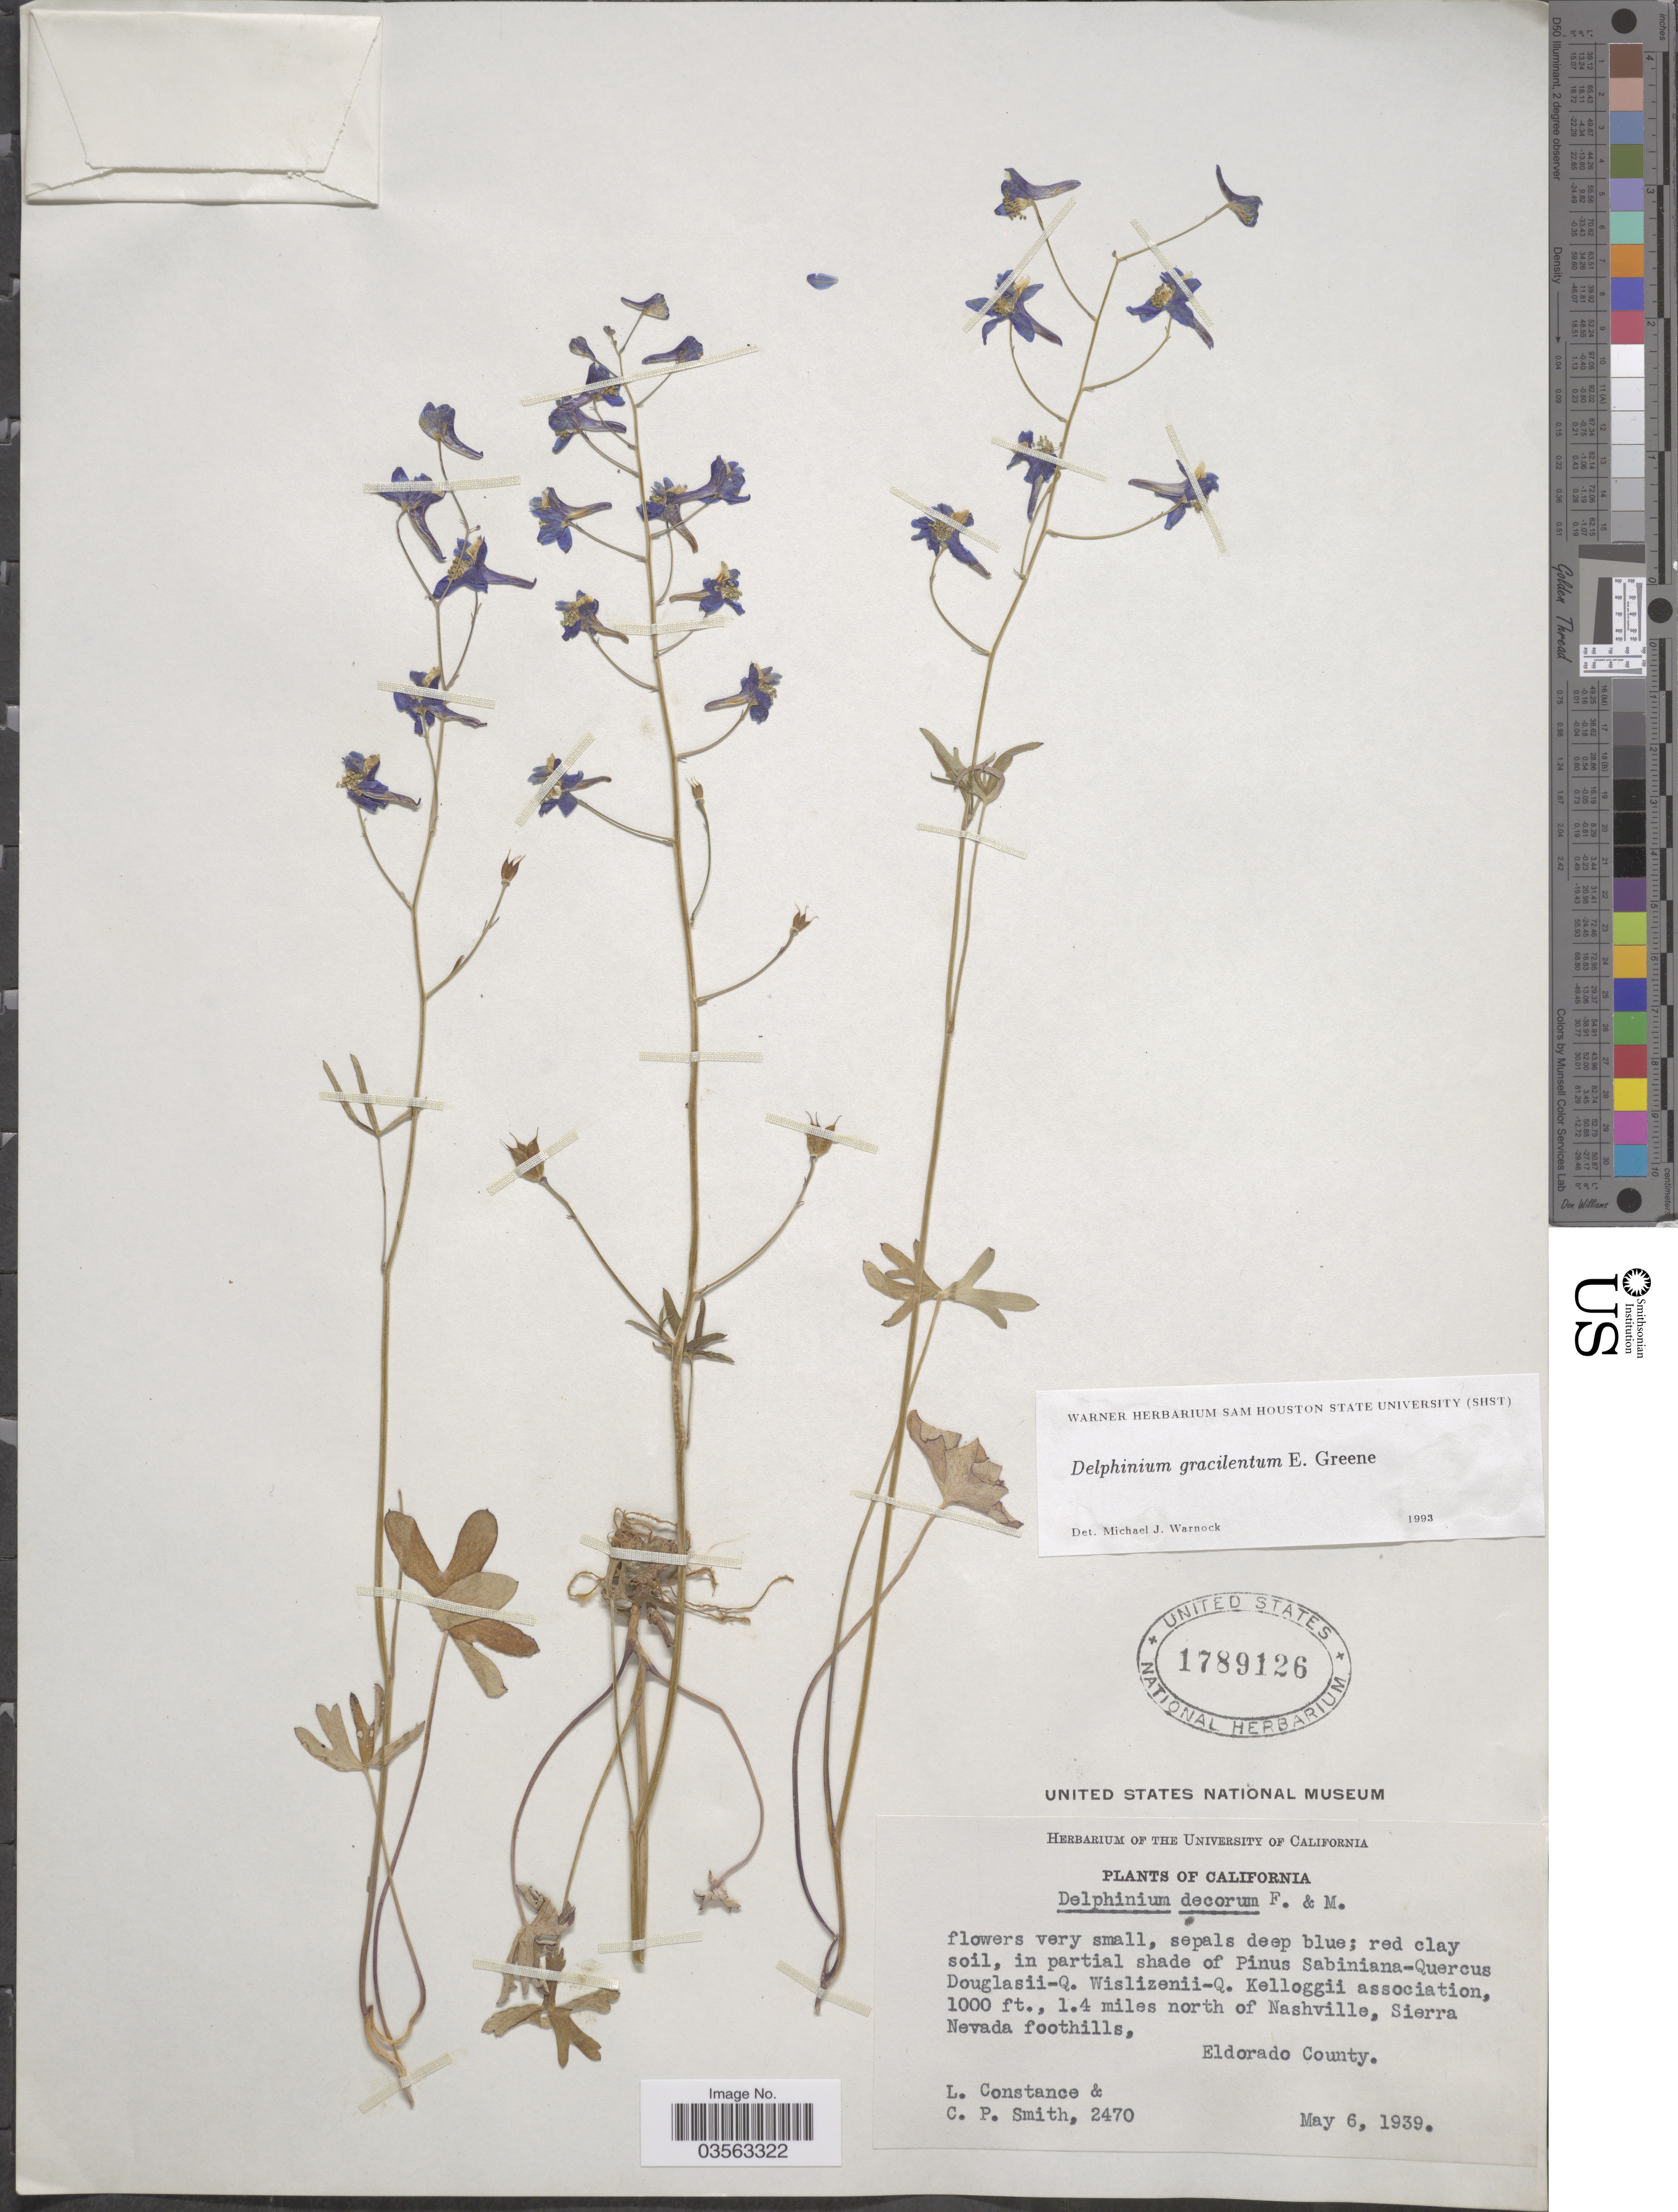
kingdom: Plantae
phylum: Tracheophyta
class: Magnoliopsida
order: Ranunculales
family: Ranunculaceae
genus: Delphinium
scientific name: Delphinium gracilentum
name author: Greene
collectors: L. Constance & C. P. Smith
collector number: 2470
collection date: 1939-05-06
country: United States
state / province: California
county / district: El Dorado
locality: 1.4 miles north of Nashville, Sierra Nevada foothills, Eldorado County.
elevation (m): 305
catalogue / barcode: US 1789126